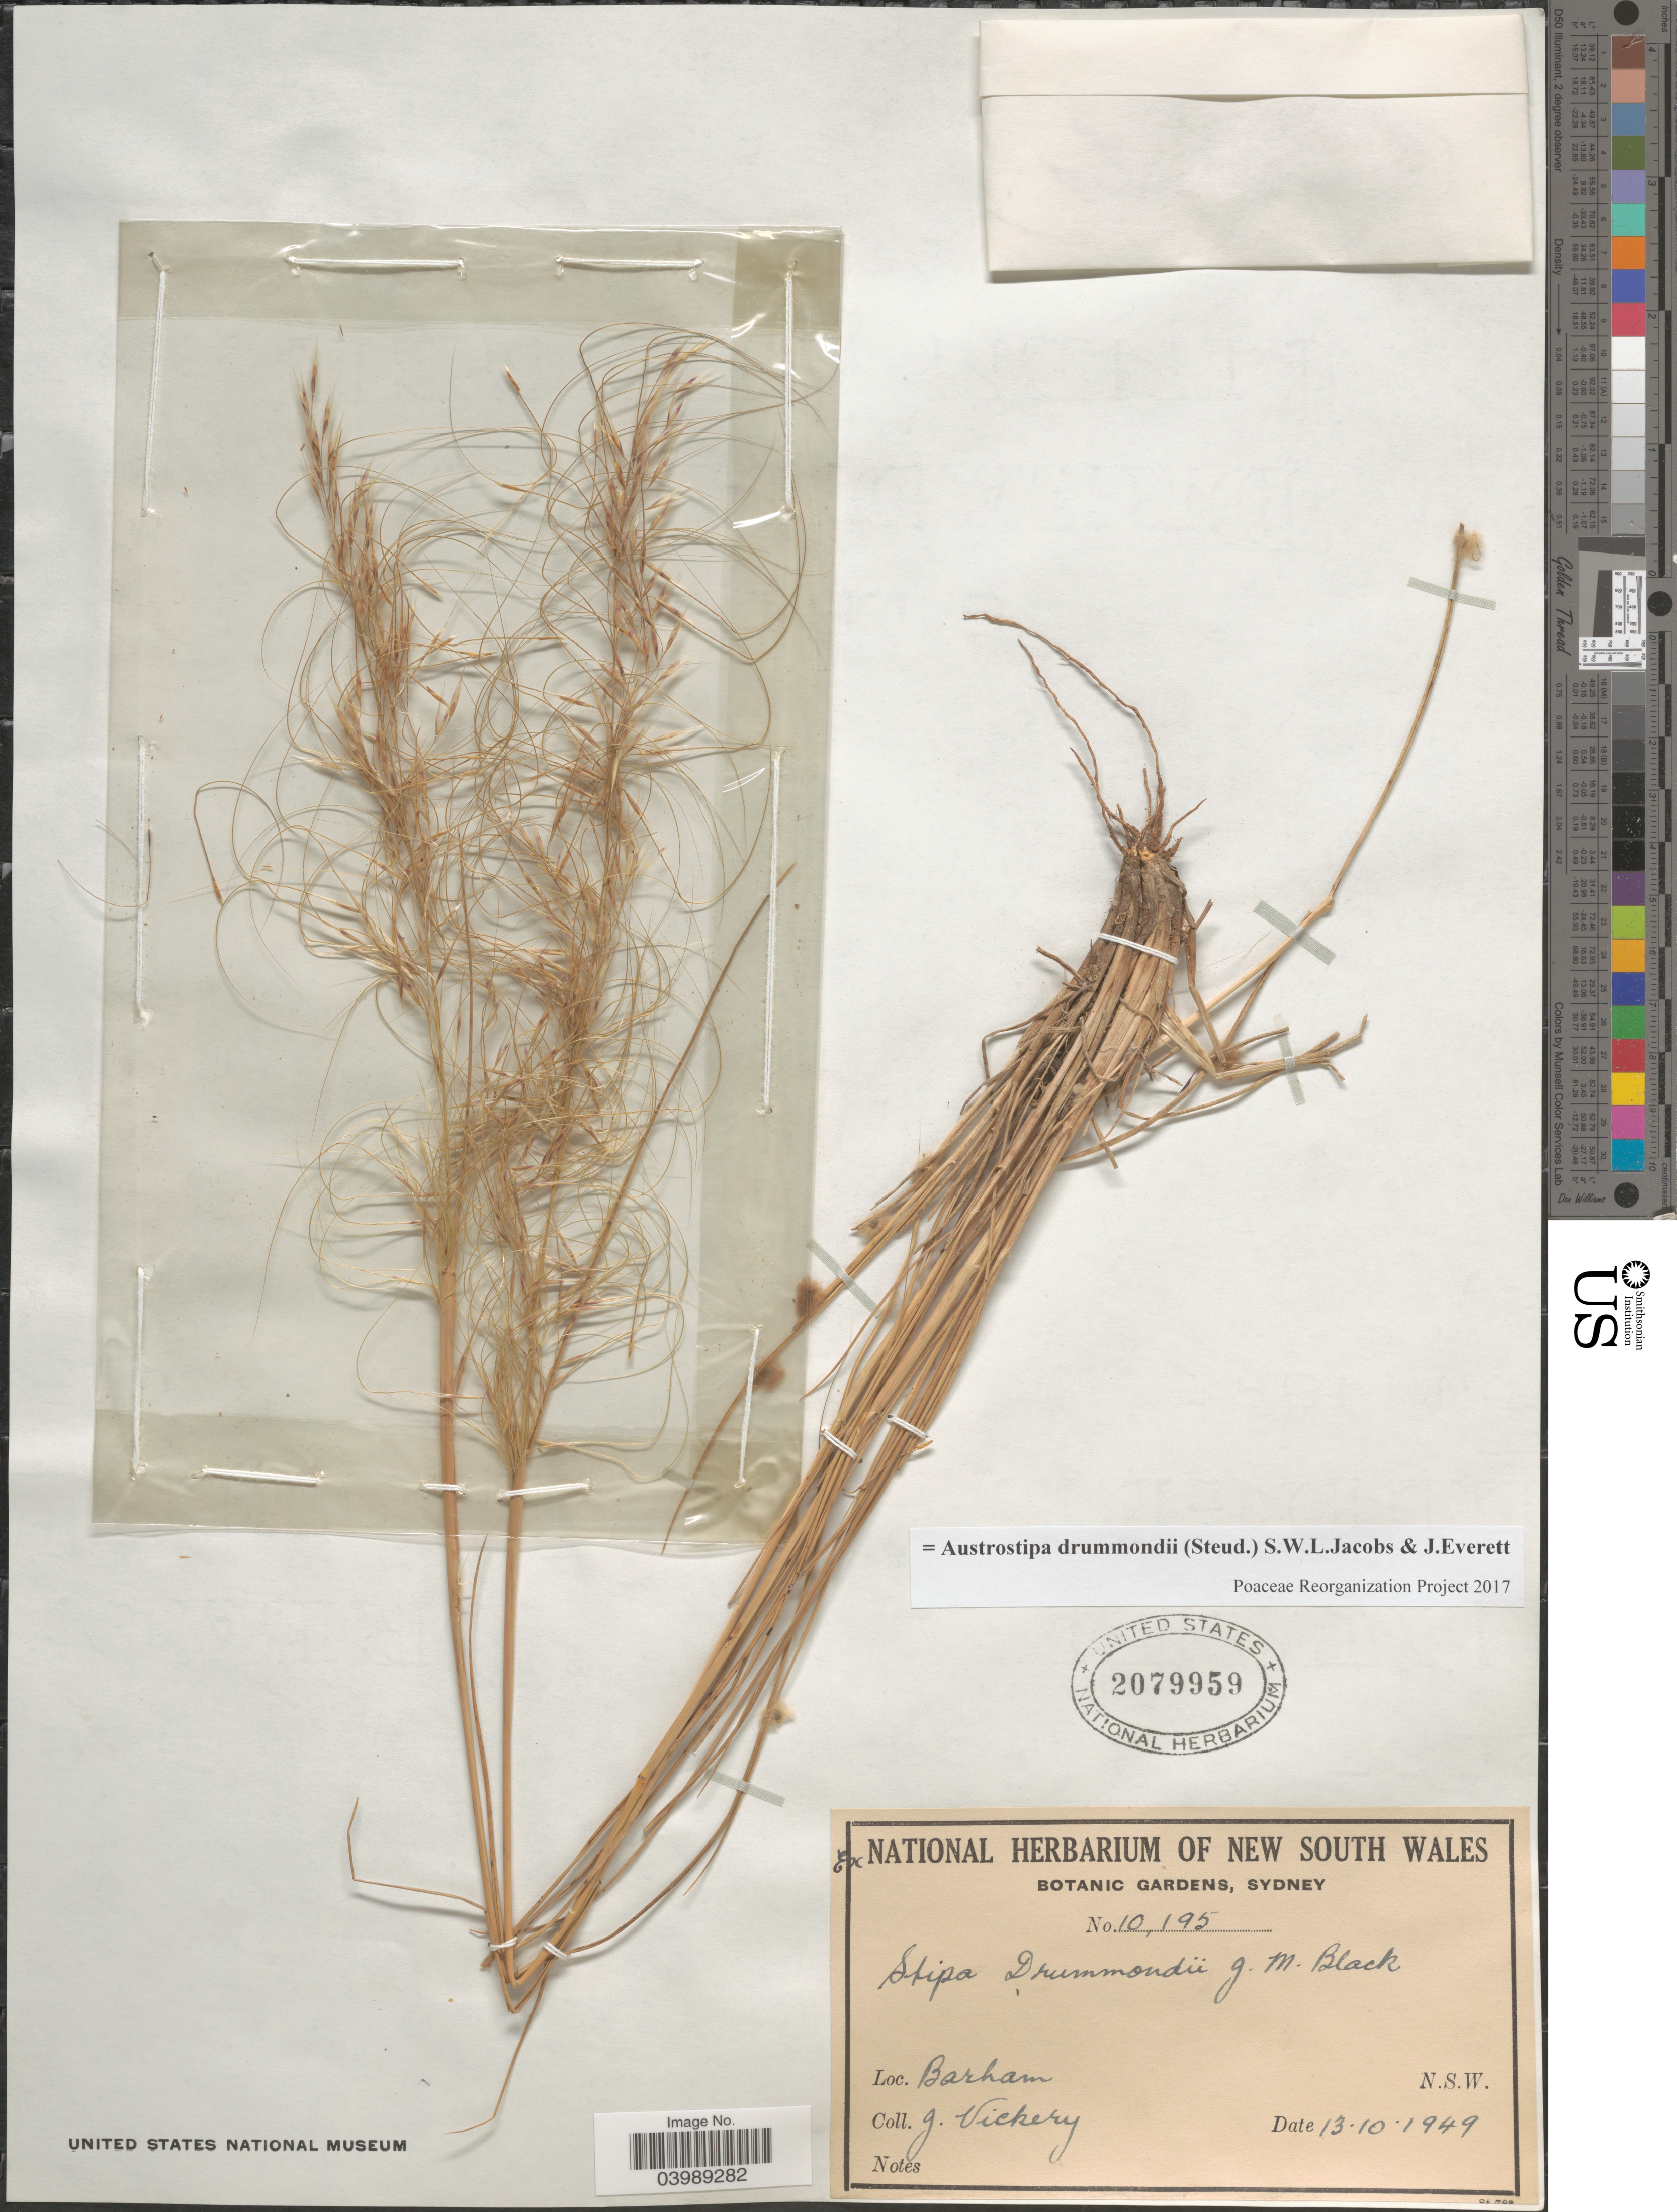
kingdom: Plantae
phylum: Tracheophyta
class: Liliopsida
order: Poales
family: Poaceae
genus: Austrostipa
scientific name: Austrostipa drummondii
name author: (Steud.) S.W.L. Jacobs & J. Everett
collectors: J. Vickery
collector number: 10195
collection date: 1949-10-13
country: Australia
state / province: New South Wales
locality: Barham.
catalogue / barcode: US 2079959